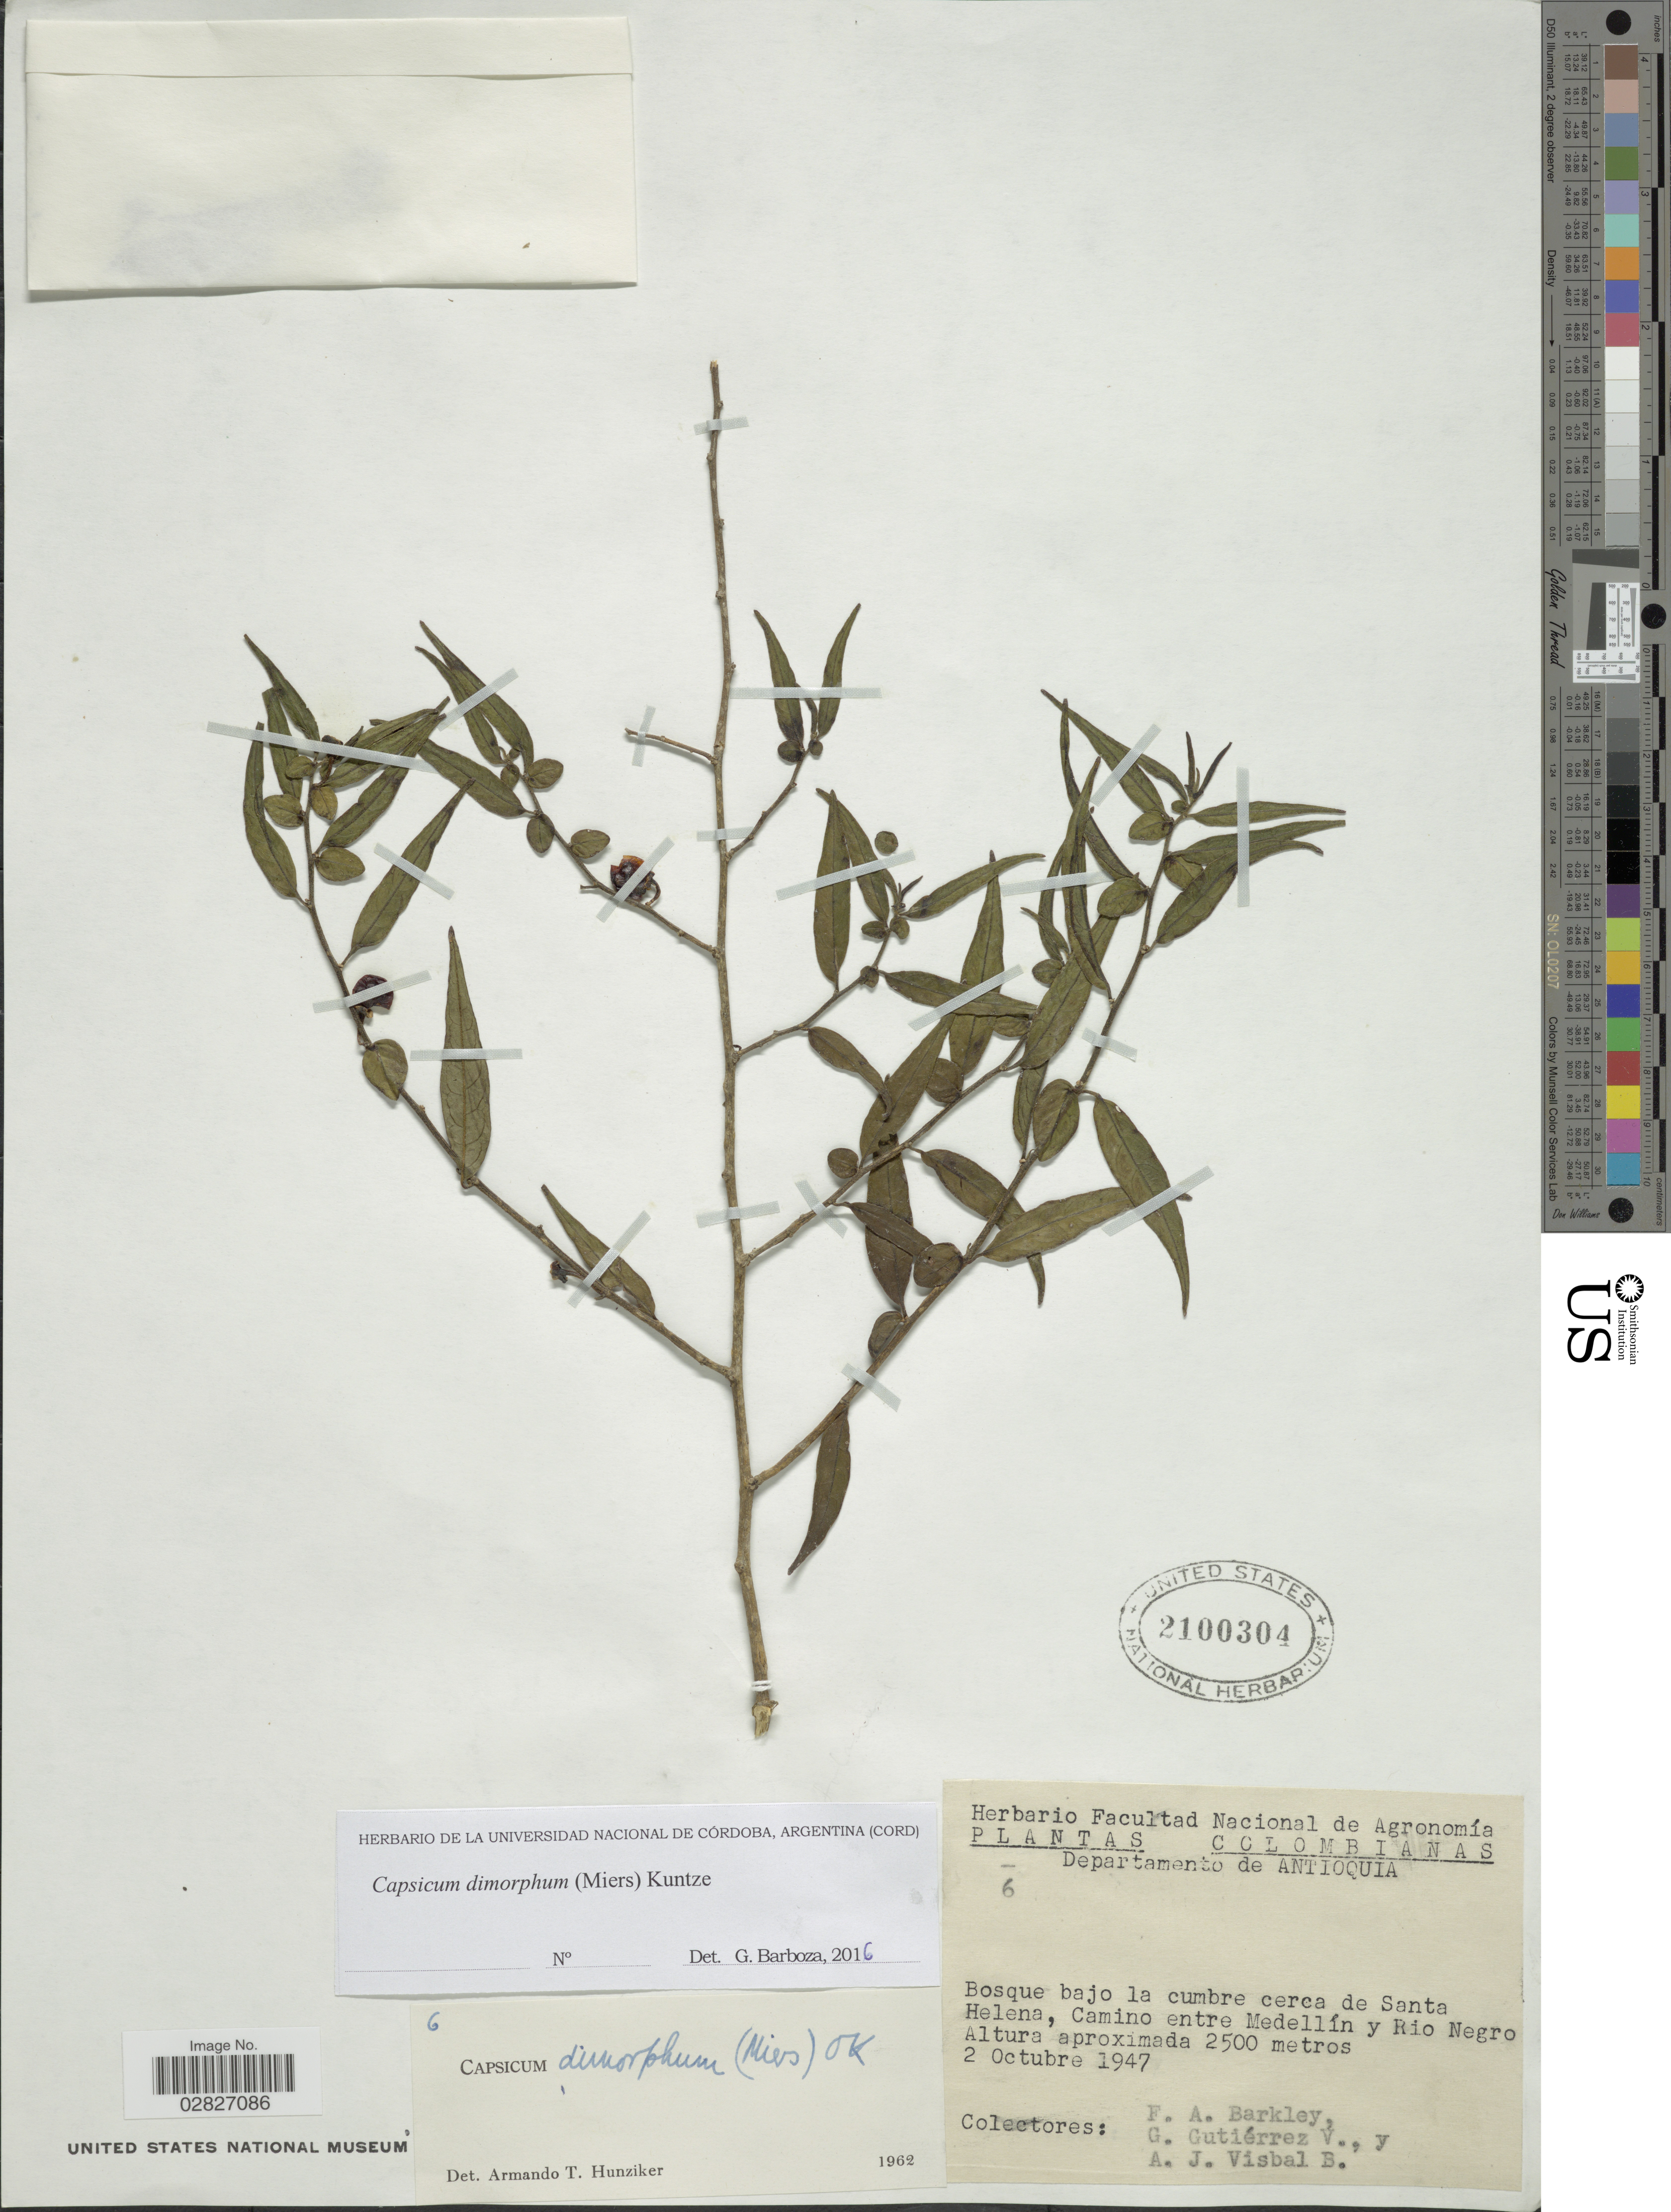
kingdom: Plantae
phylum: Tracheophyta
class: Magnoliopsida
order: Solanales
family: Solanaceae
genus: Capsicum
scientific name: Capsicum dimorphum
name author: (Miers) Kuntze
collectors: F. A. Barkley, G. Gutiérrez V. & A. Visbal B.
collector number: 6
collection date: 1947-10-02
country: Colombia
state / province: Antioquia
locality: Departamento de Antioquia. Bosque bajo la cumbre cerca de Santa Helena, Camino entre Medellín y Rio Negro.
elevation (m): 2500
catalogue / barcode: US 2100304